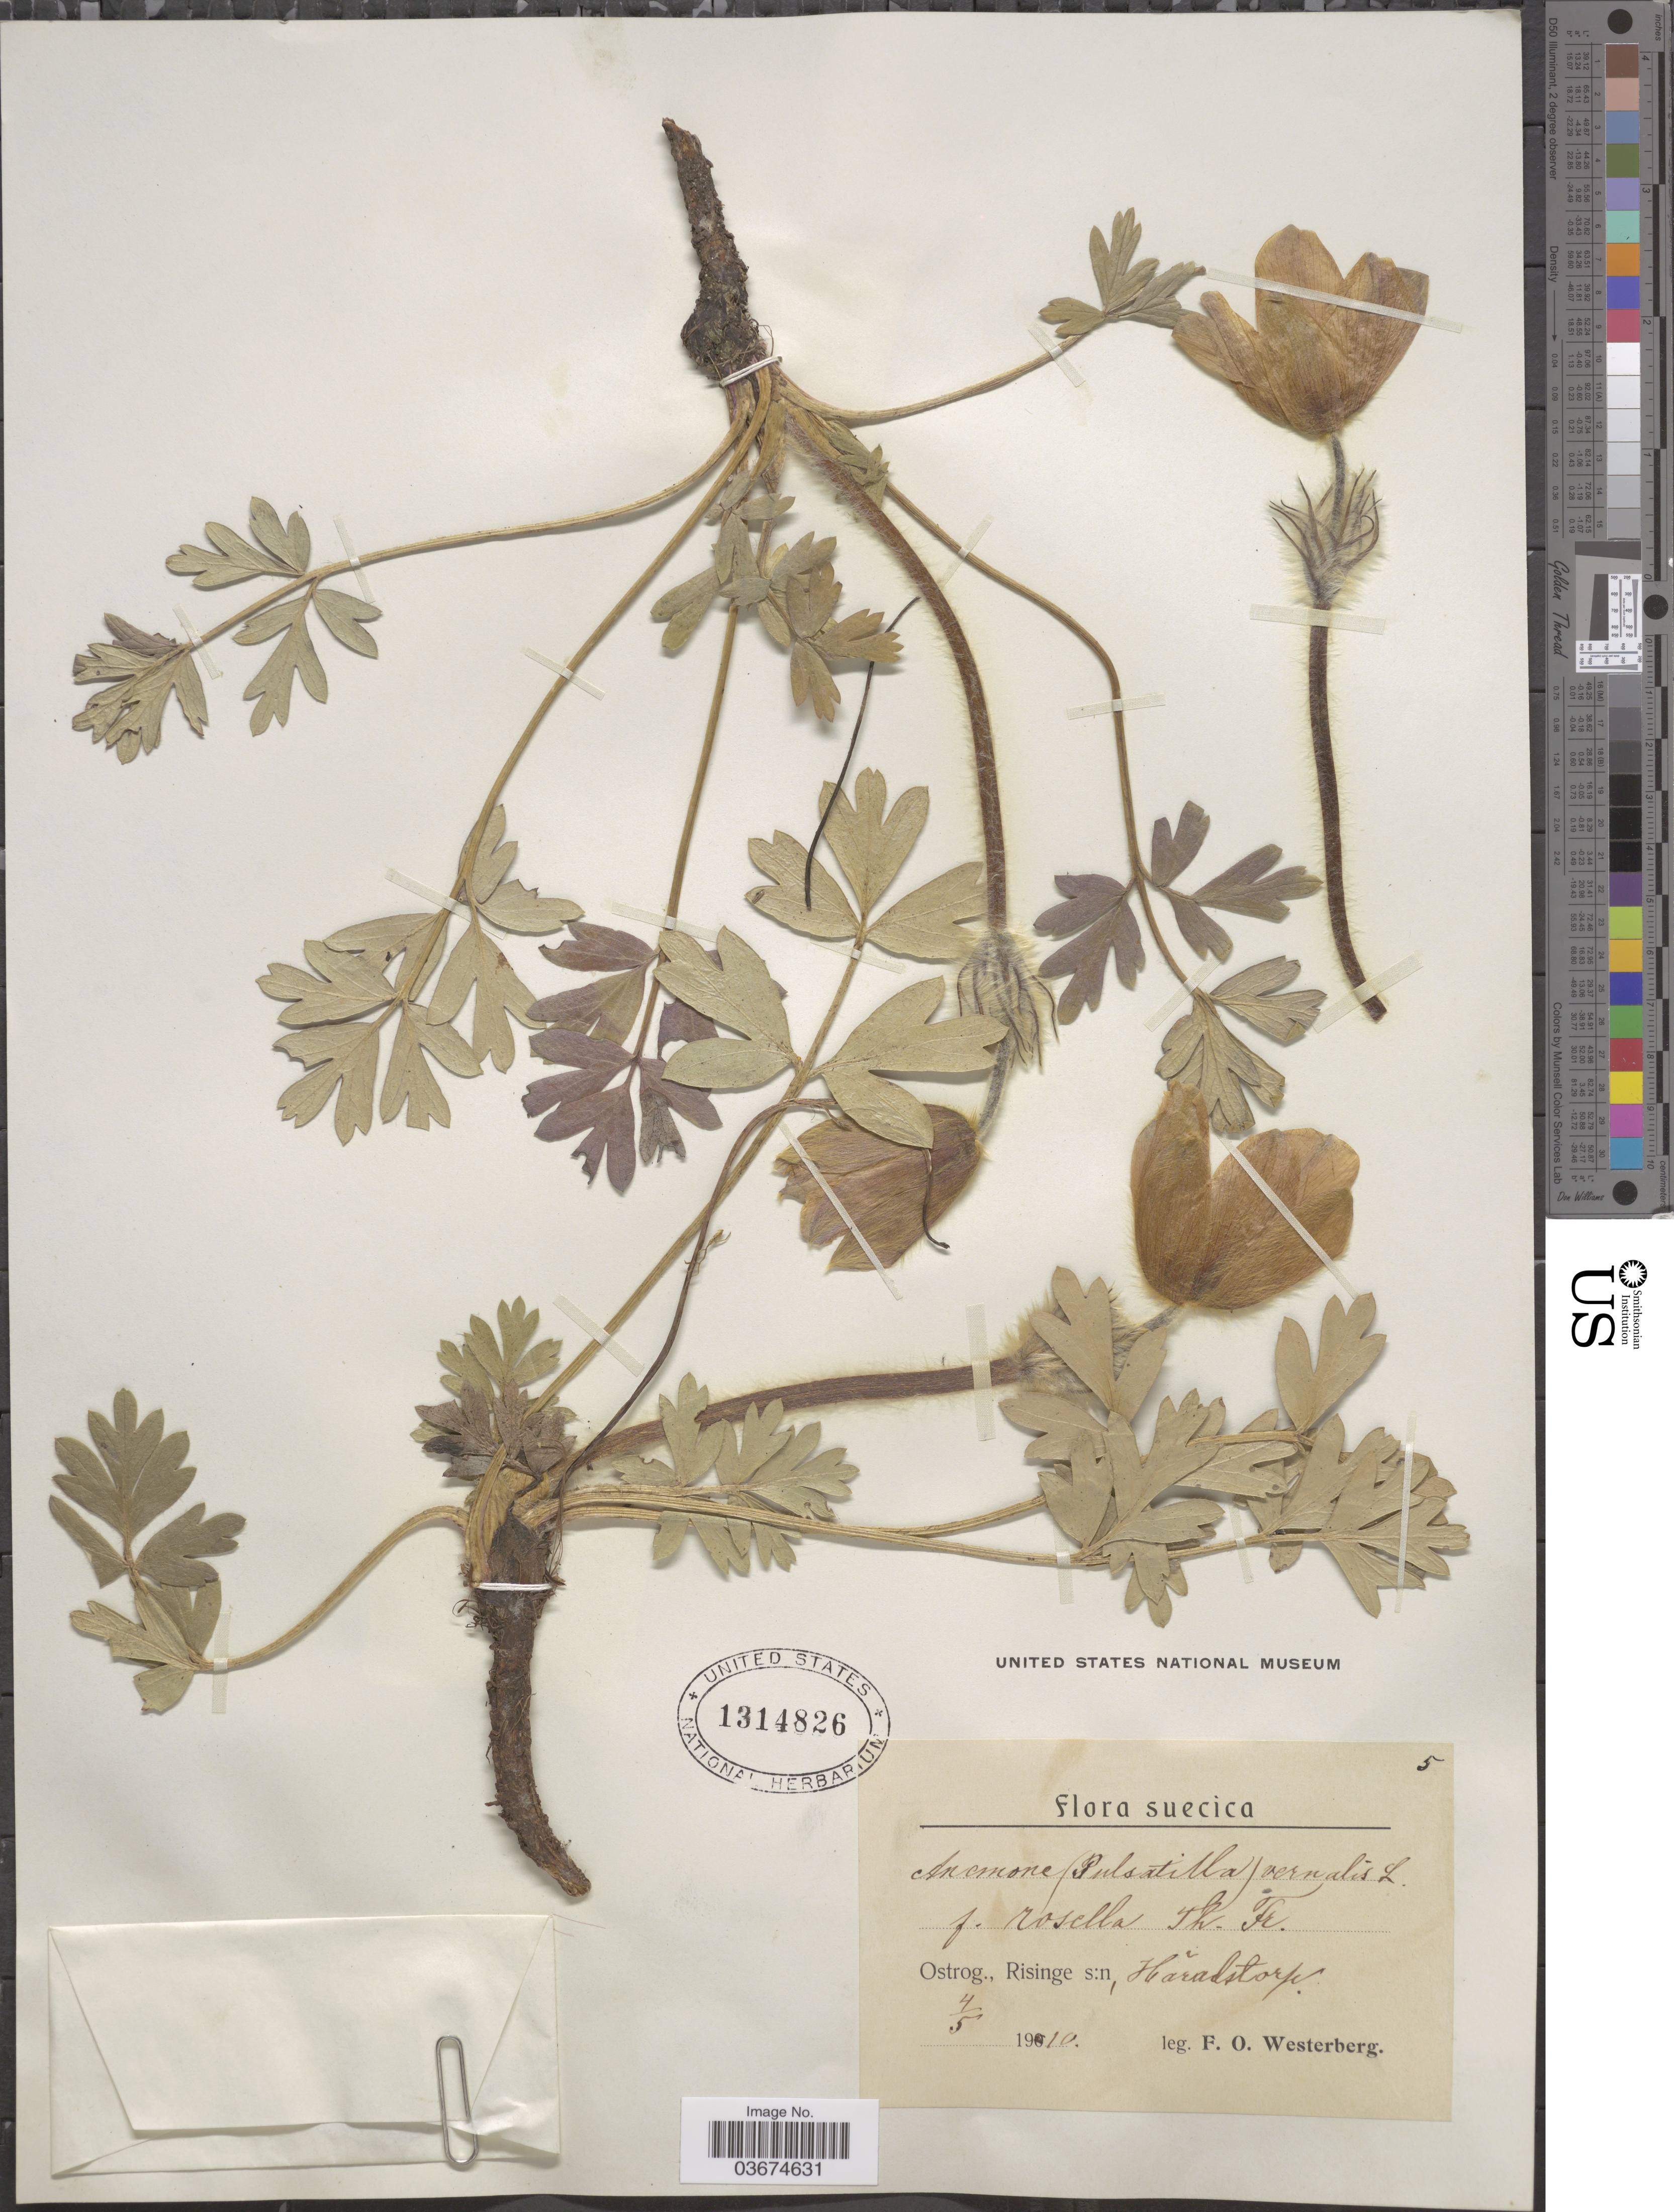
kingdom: Plantae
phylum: Tracheophyta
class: Magnoliopsida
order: Ranunculales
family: Ranunculaceae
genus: Pulsatilla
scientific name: Pulsatilla vernalis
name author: (L.) Mill.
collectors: F. Westerberg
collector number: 5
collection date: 1910-05-04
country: Sweden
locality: Suecica. Ostrog., Risinge, Hãradstorp.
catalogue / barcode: US 1314826